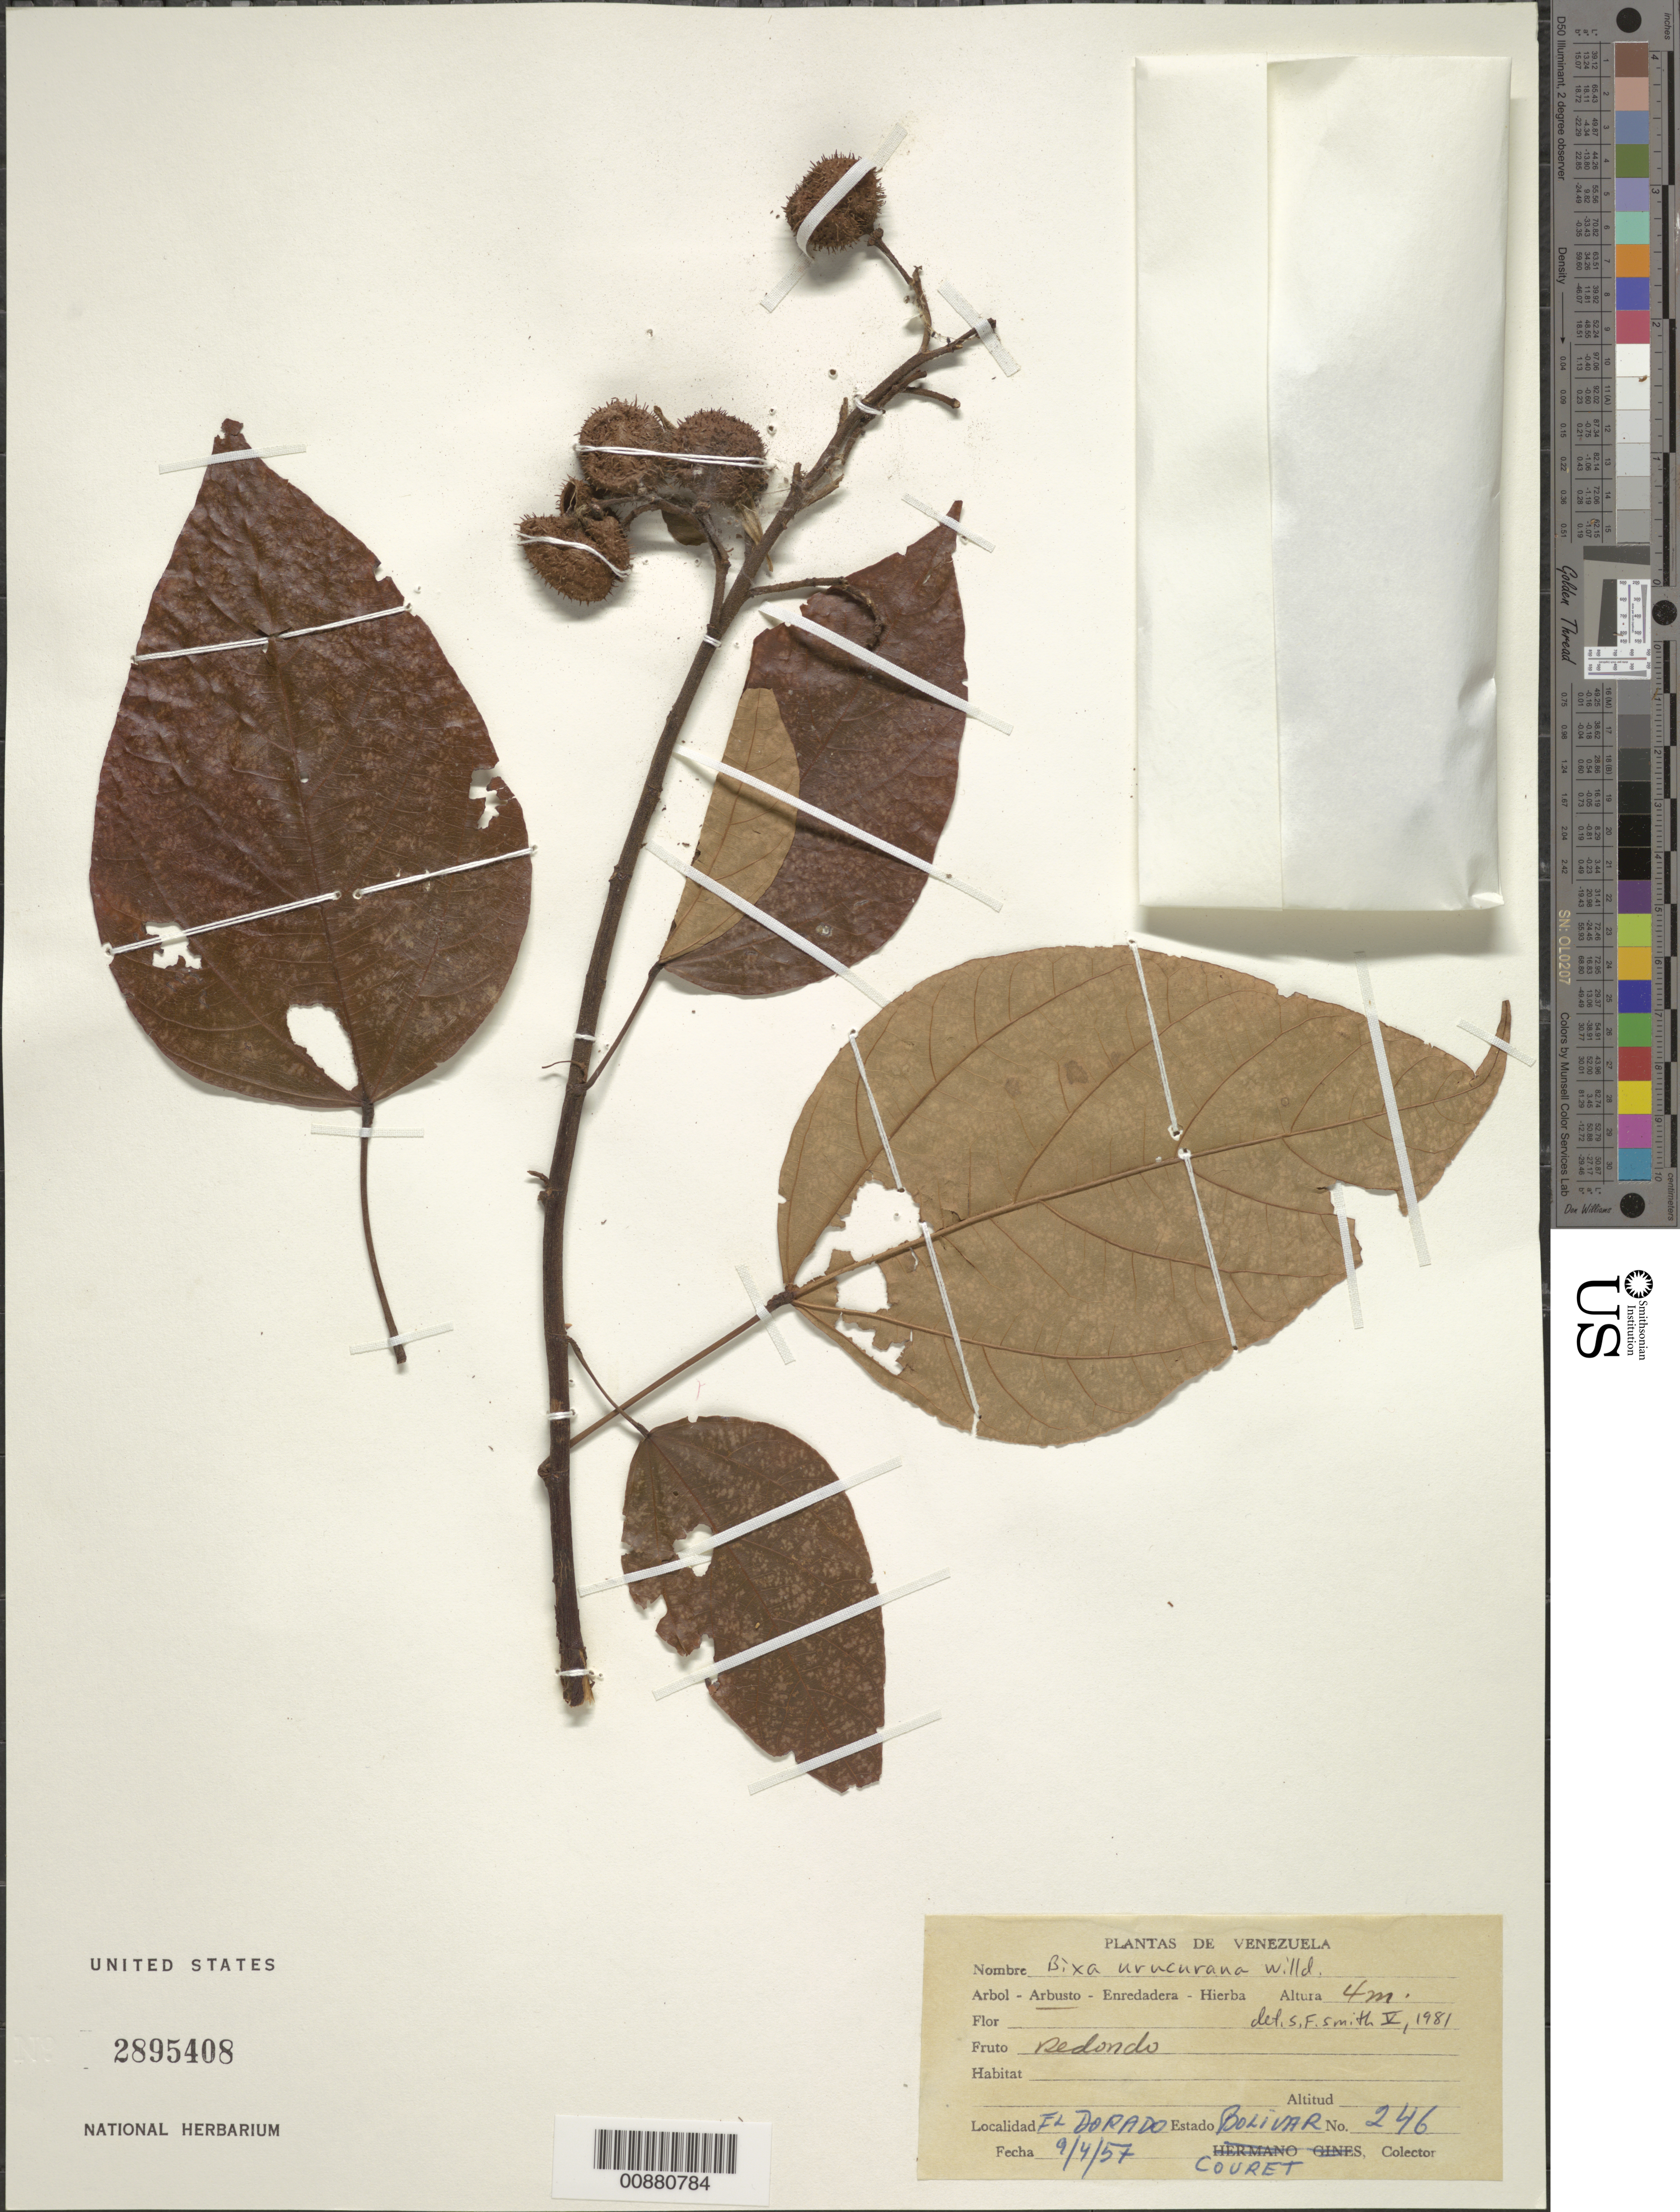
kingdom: Plantae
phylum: Tracheophyta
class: Magnoliopsida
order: Malvales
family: Bixaceae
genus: Bixa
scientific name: Bixa urucurana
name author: Willd.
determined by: Smith, Stephen F., (US), NMNH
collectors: -. Couret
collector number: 246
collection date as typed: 9-Apr-57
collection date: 1957-04-09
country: Venezuela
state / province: Bolívar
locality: El Dorado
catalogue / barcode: US 2895408